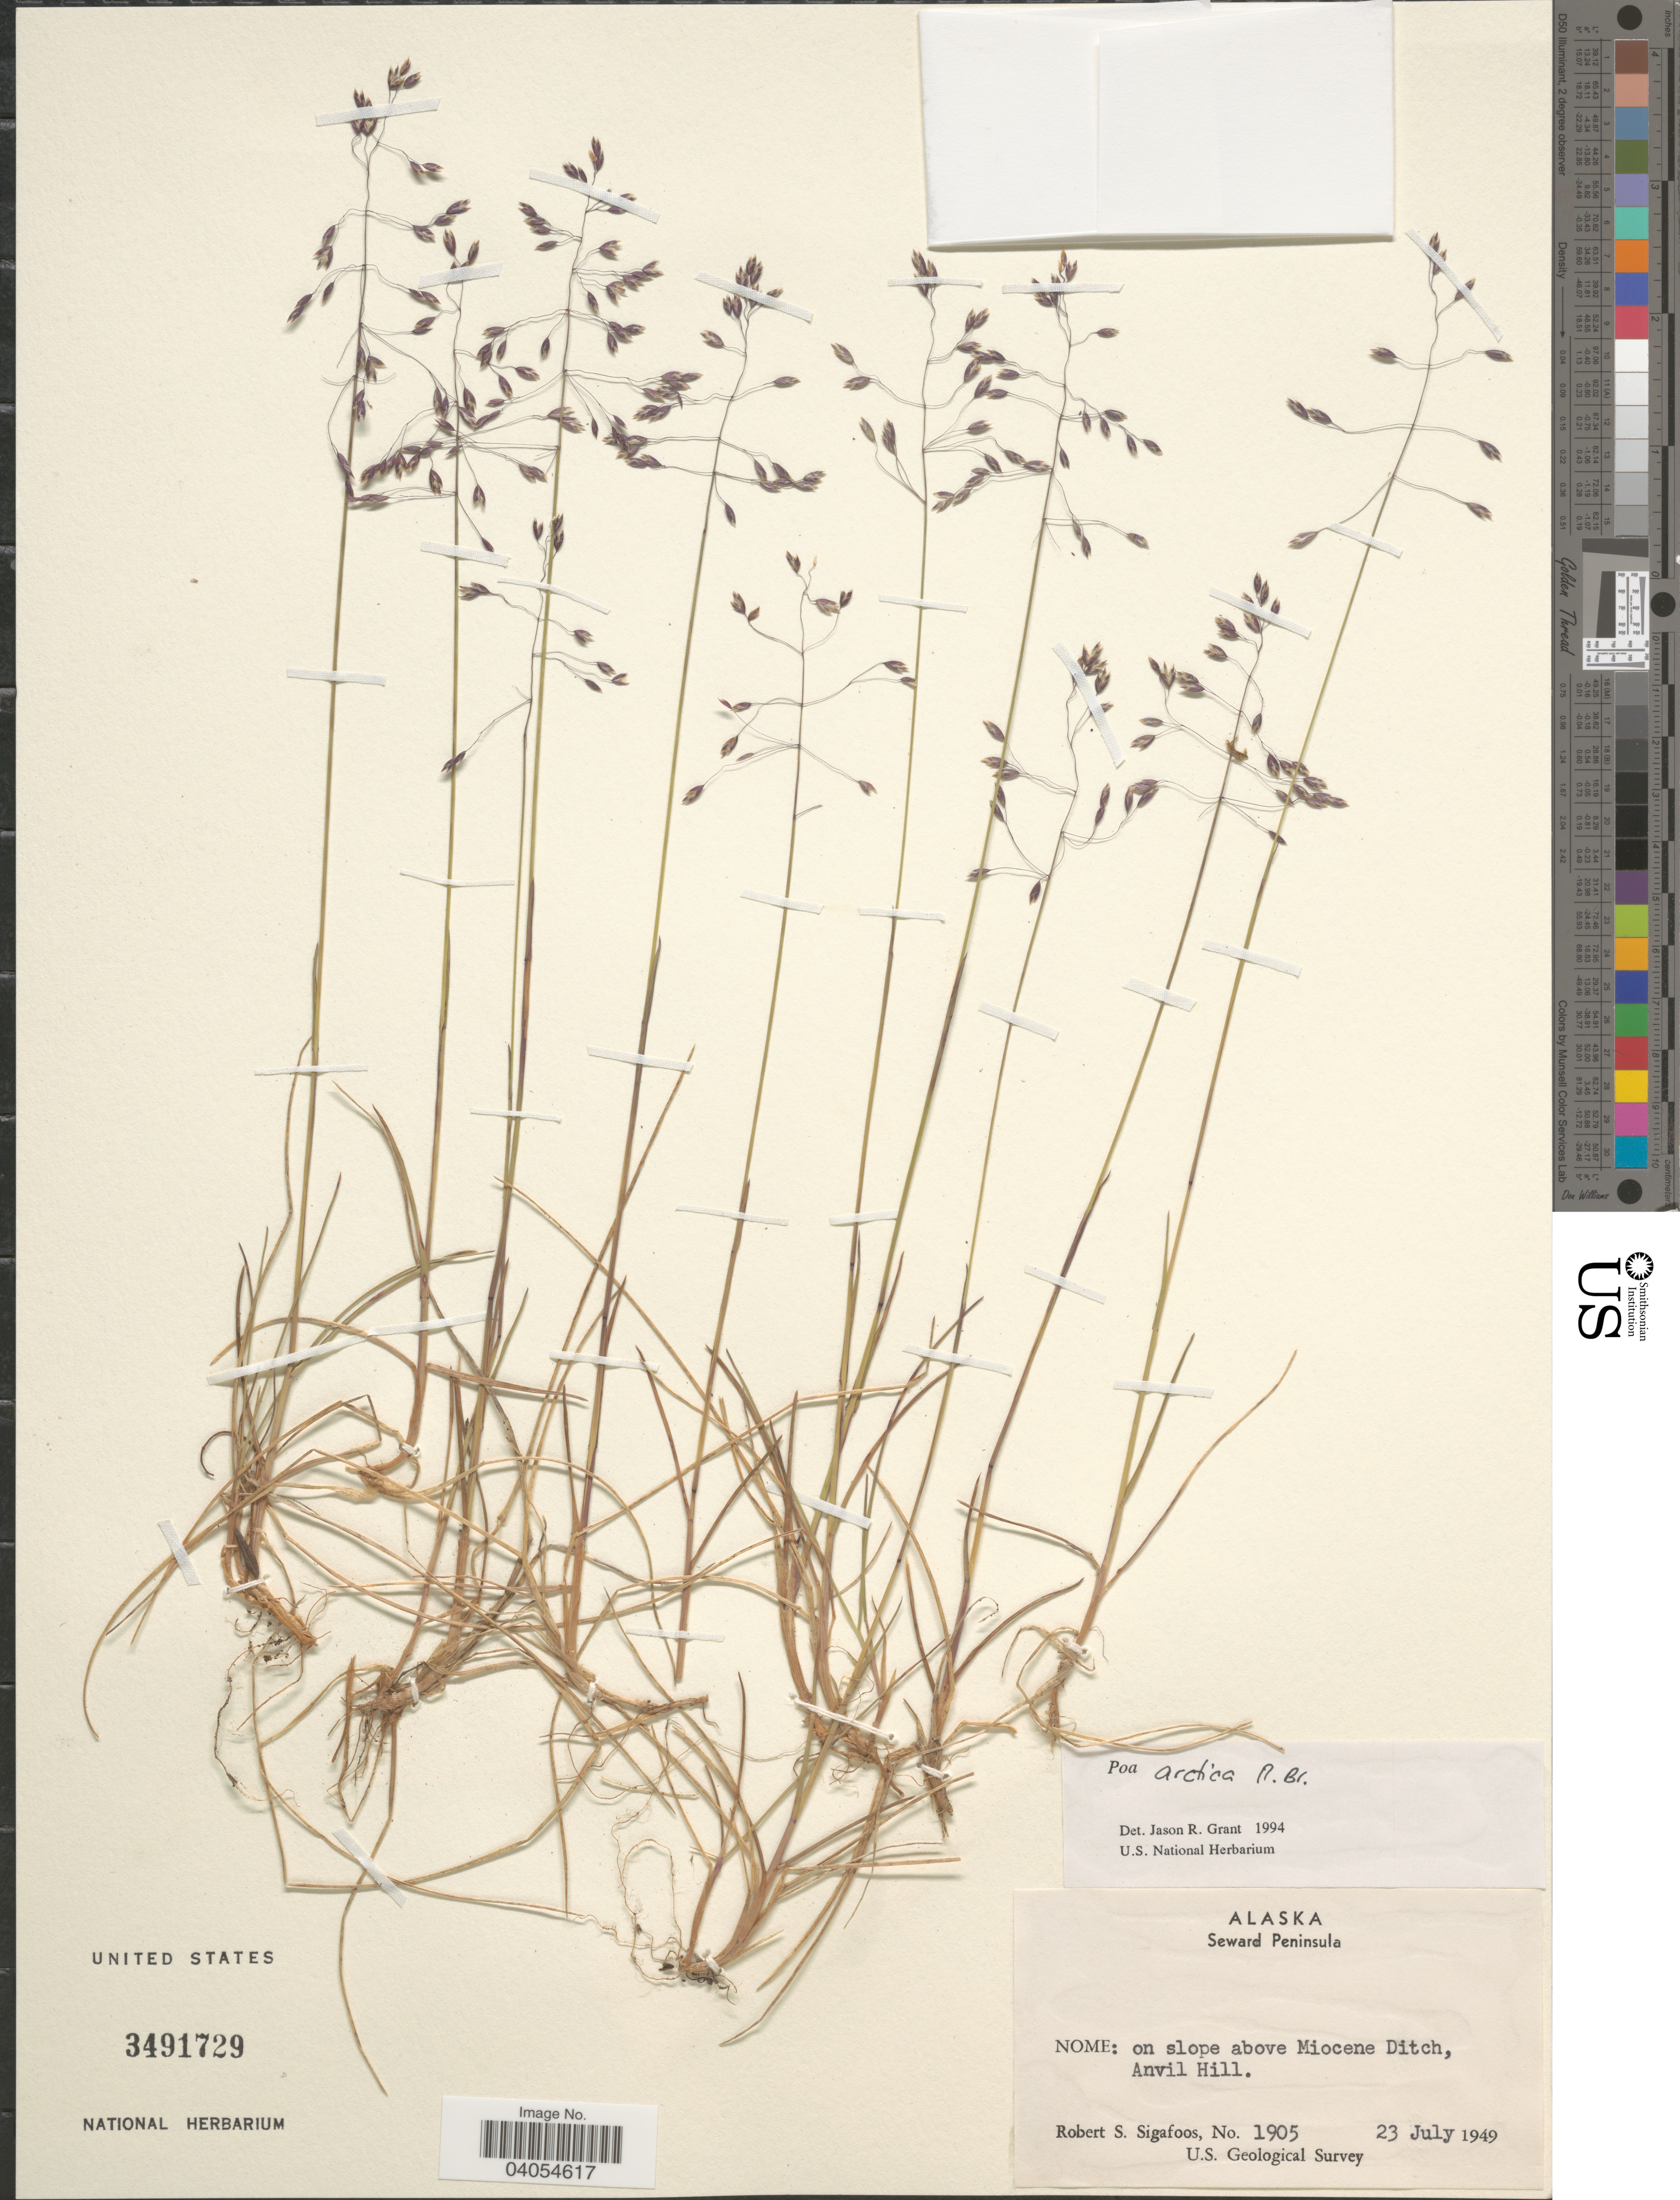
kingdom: Plantae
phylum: Tracheophyta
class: Liliopsida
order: Poales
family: Poaceae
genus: Poa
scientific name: Poa arctica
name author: R. Br.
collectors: R. Sigafoos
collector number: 1905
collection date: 1949-07-23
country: United States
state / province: Alaska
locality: Seward Peninsula. Nome: on slope above Miocene Ditch, Anvil Creek.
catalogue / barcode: US 3491729